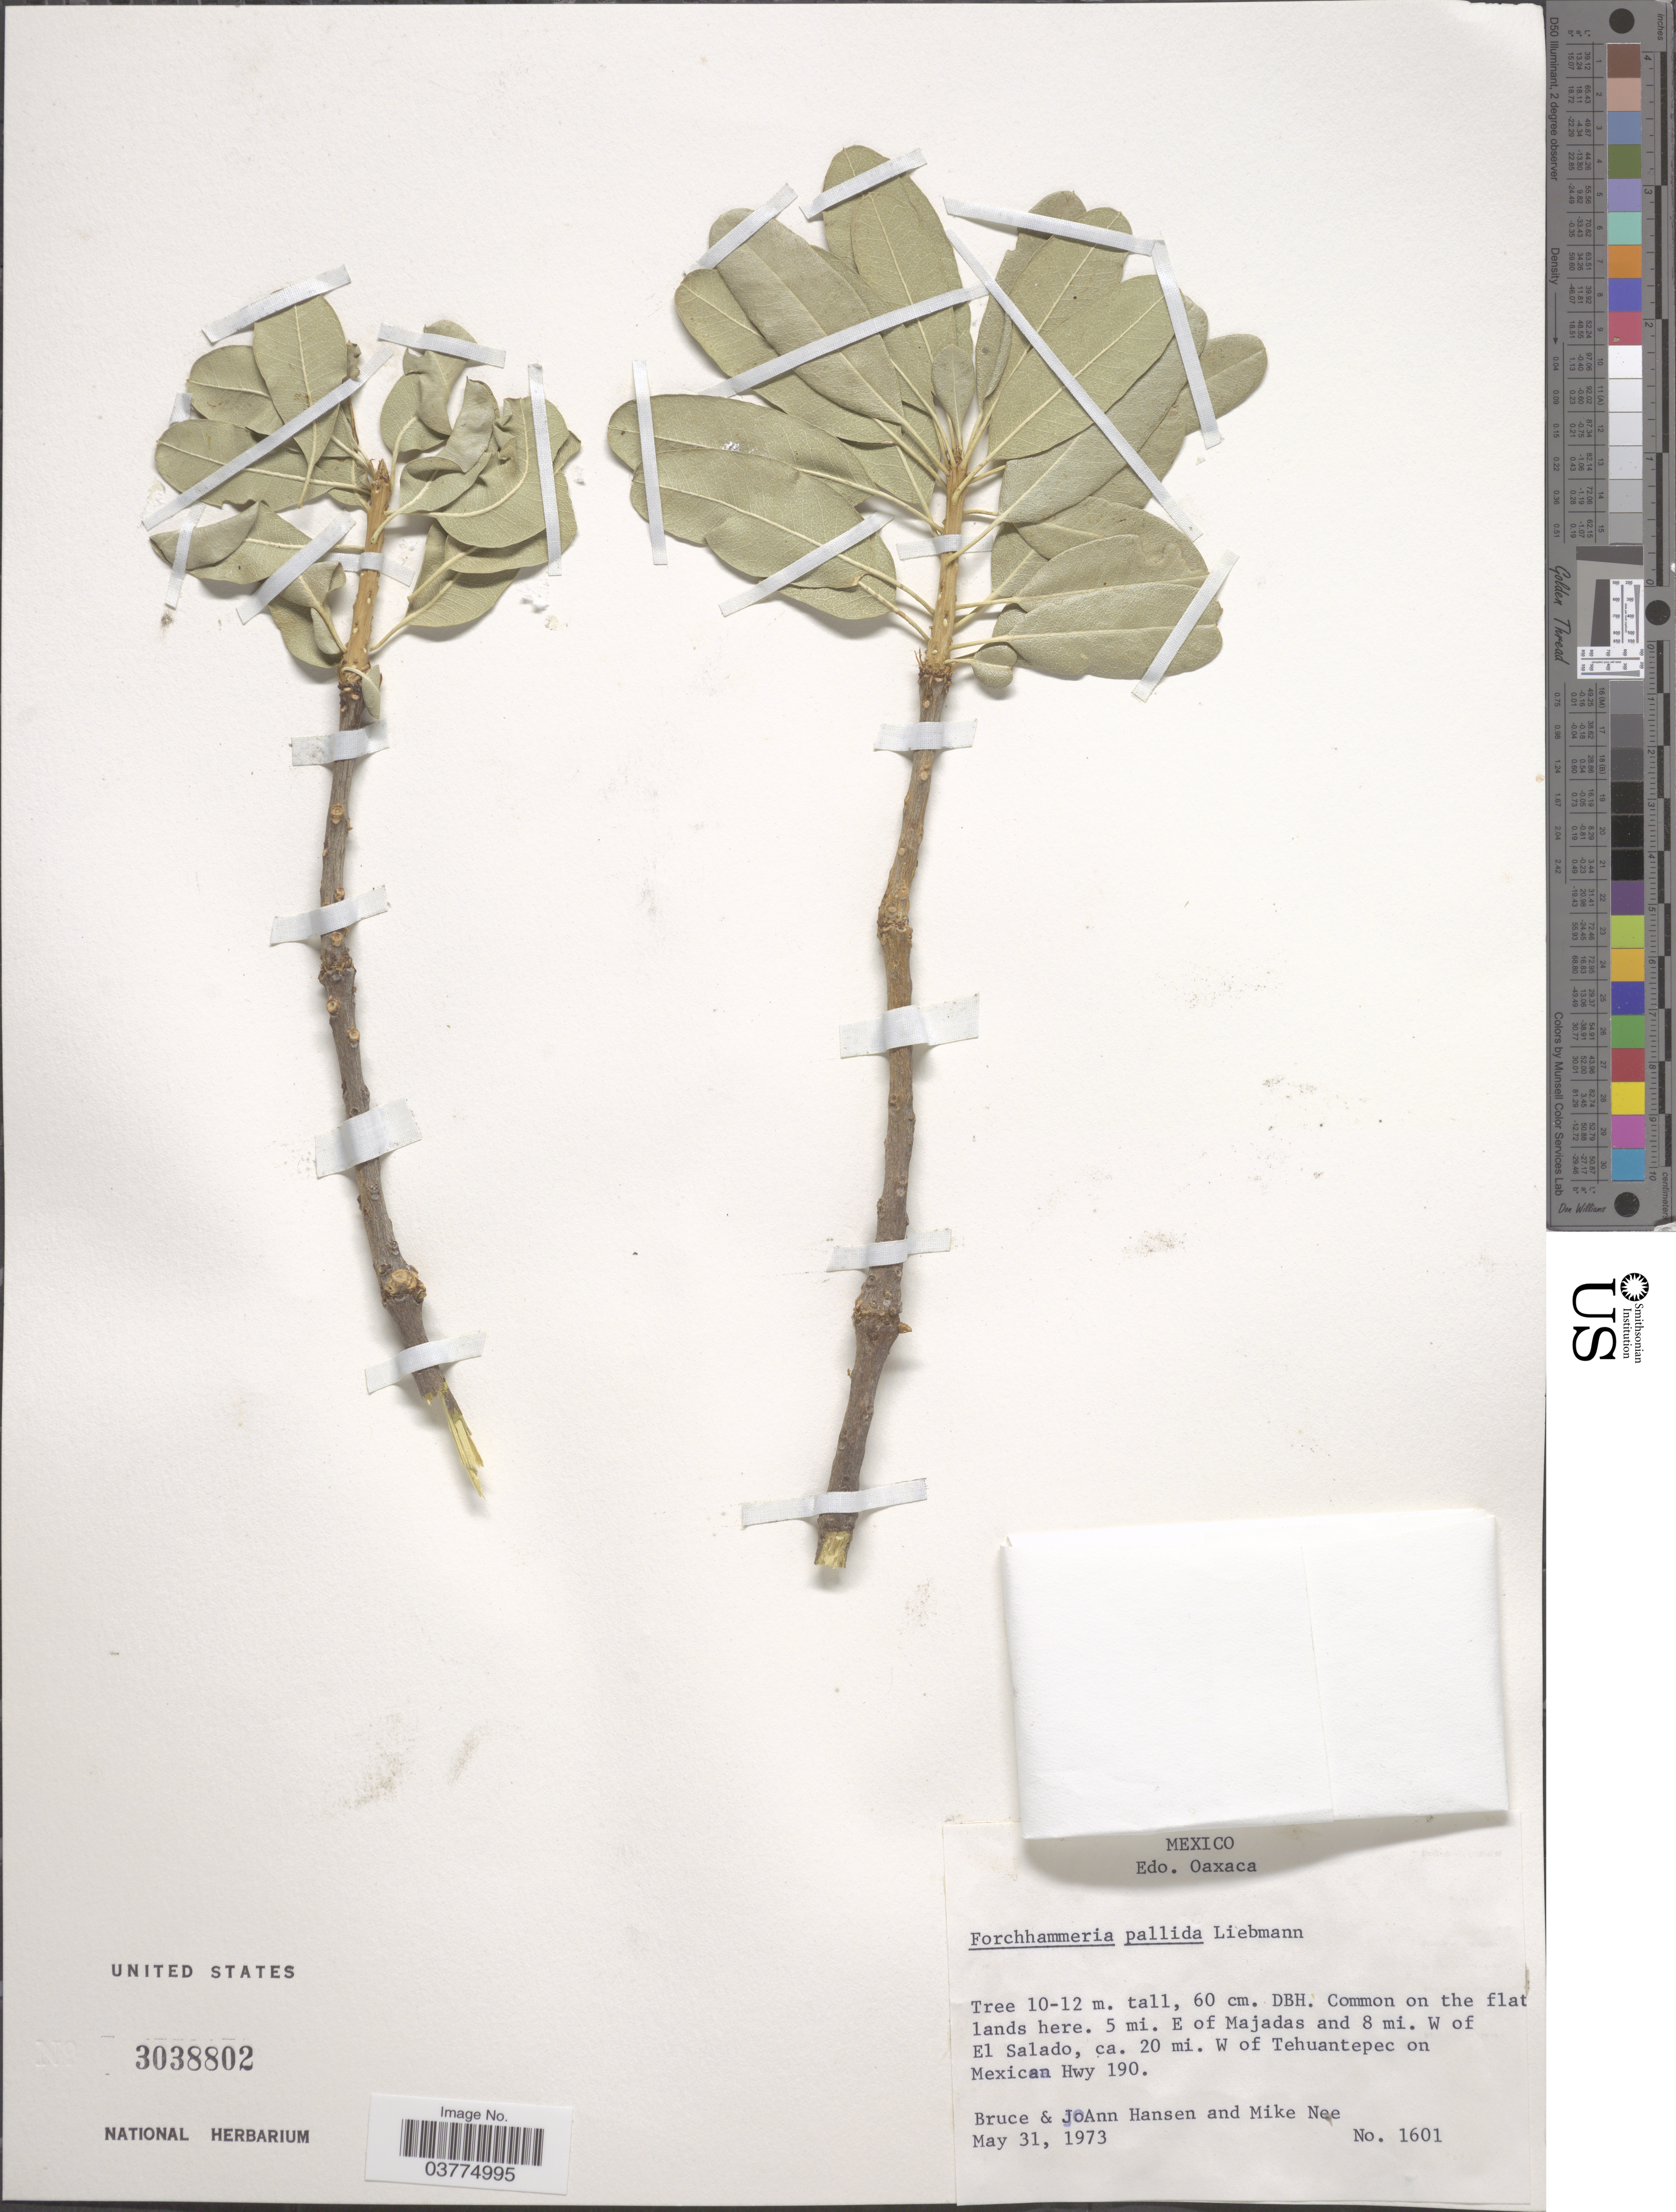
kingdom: Plantae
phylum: Tracheophyta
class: Magnoliopsida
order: Brassicales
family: Stixaceae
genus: Forchhammeria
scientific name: Forchhammeria pallida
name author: Liebm.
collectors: B. Hansen, J. Hansen & M. Nee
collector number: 1601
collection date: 1973-05-31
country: Mexico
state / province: Oaxaca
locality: Common on the flat lands here. 5 mi. E of Majadas and 8 mi. W of El Salado, ca. 20 mi. W of Tehuantepec on Mexican Hwy 190.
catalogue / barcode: US 3038802